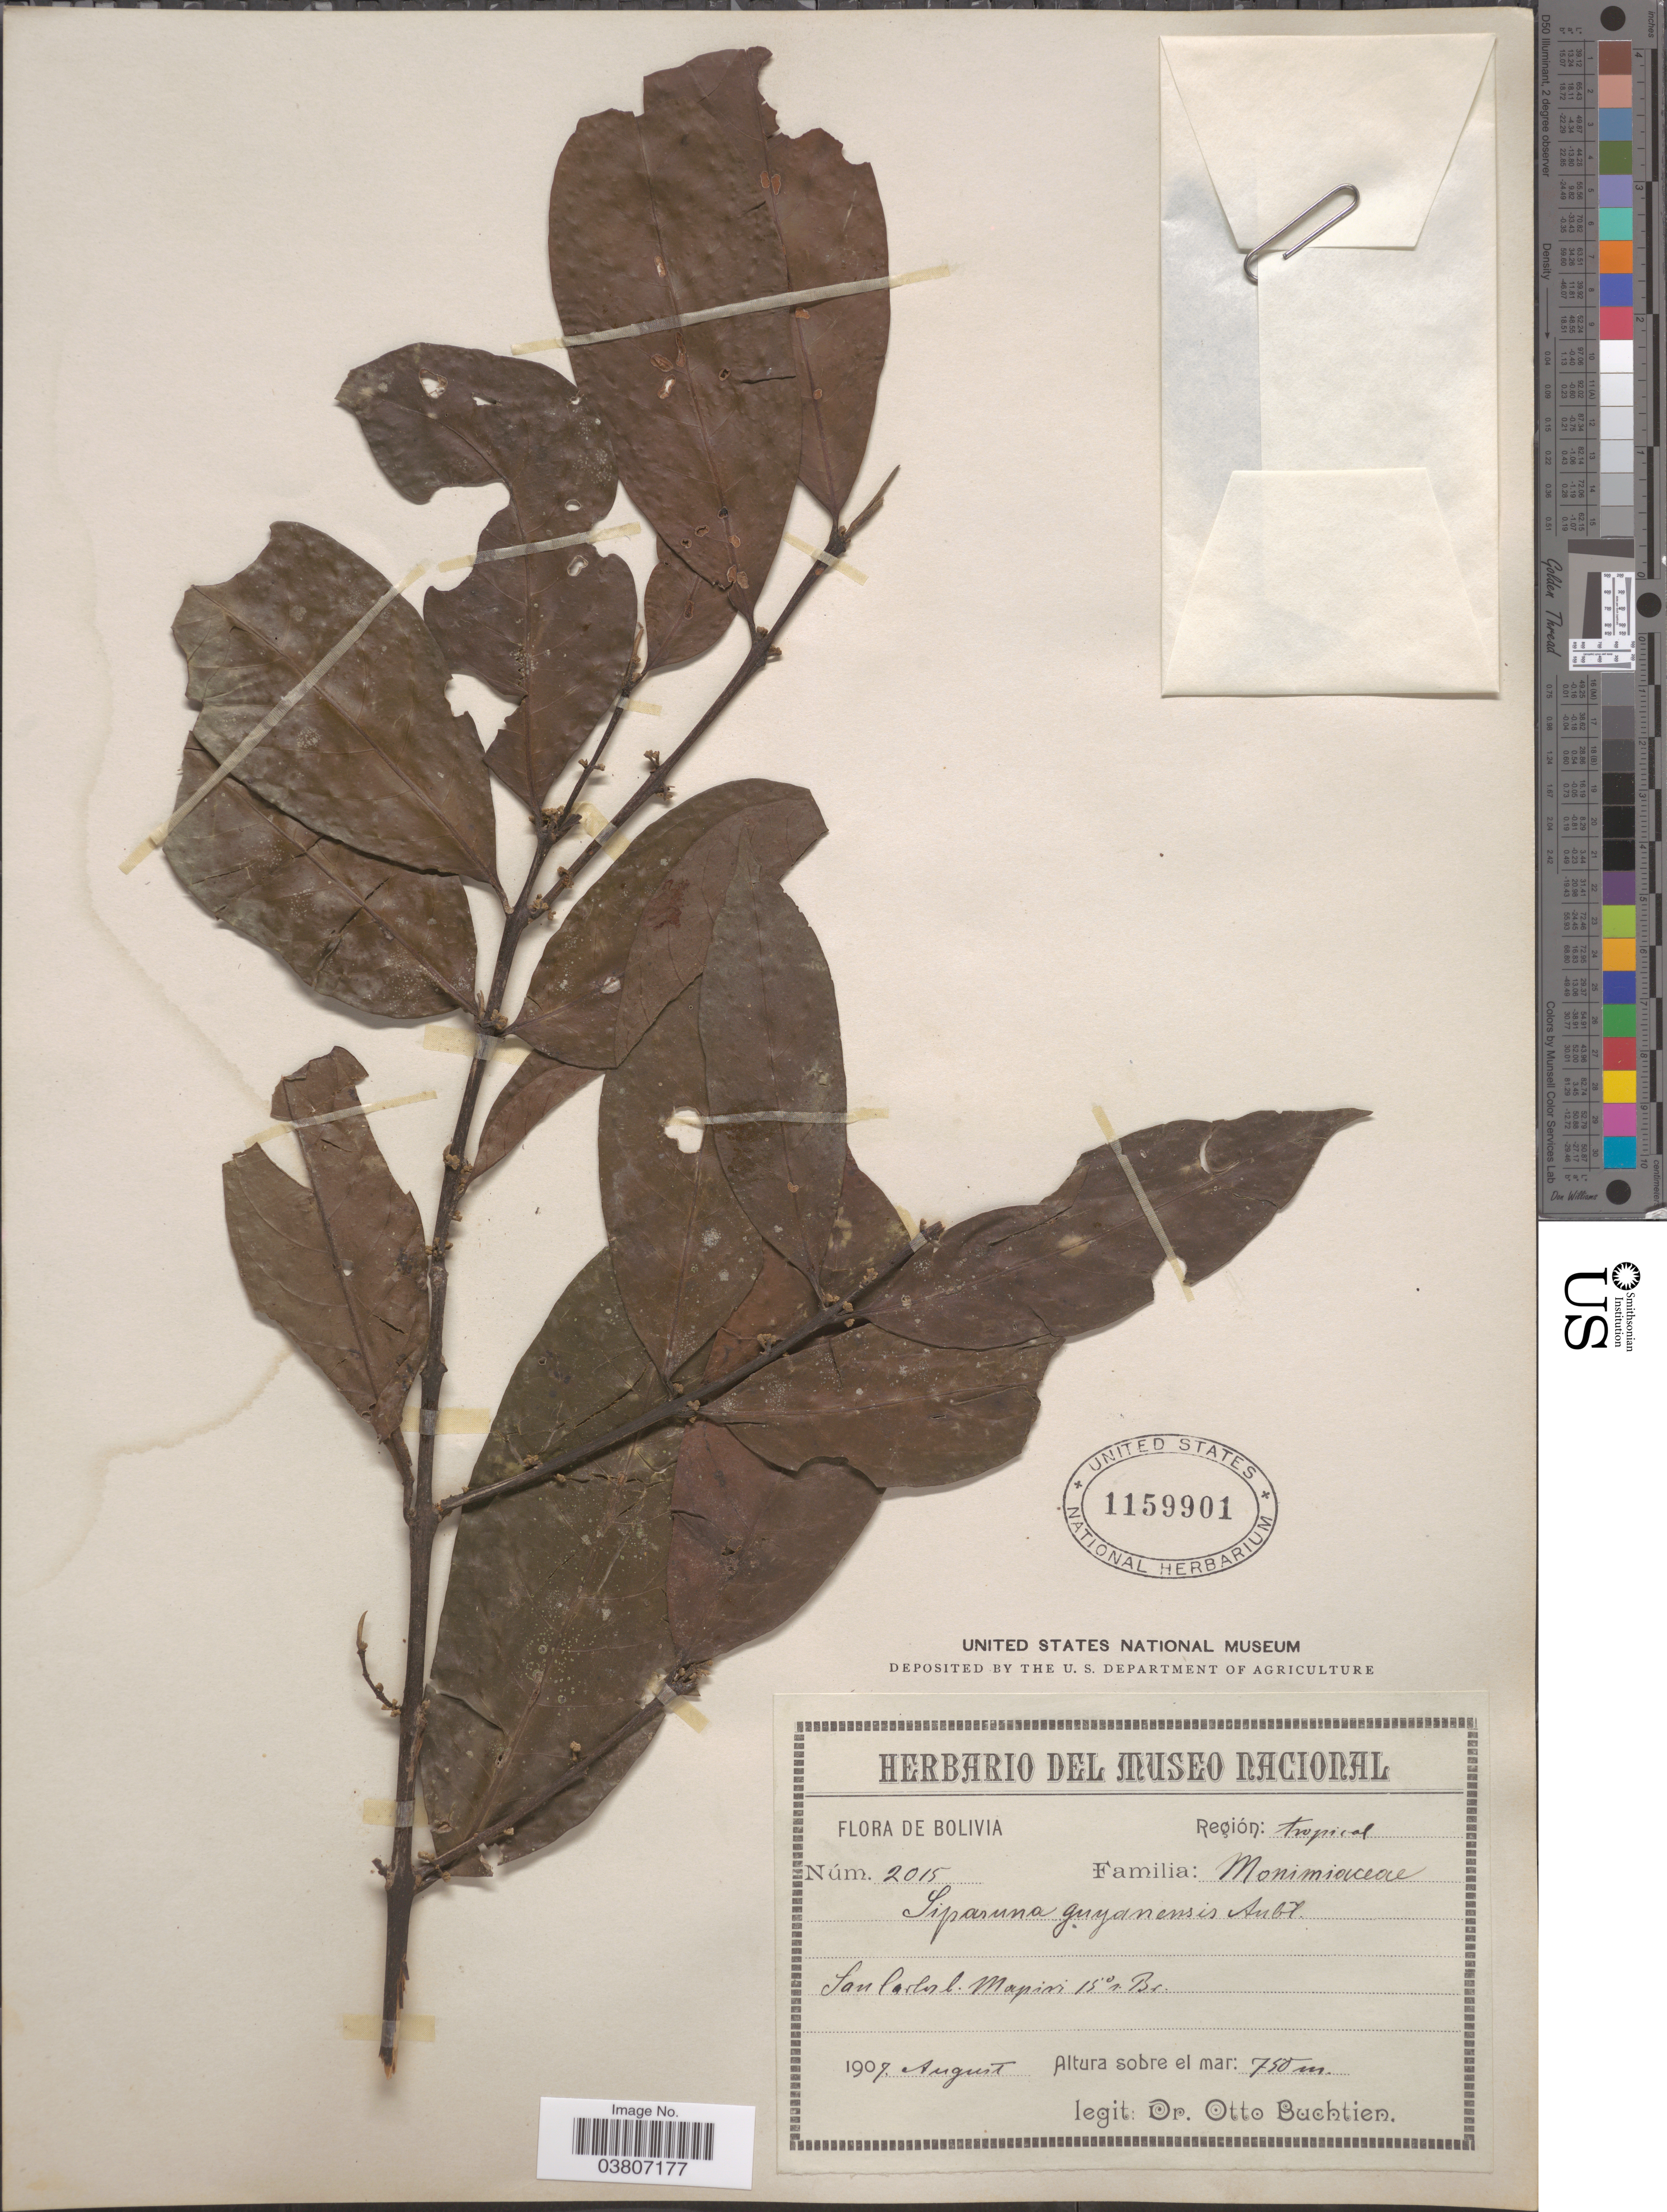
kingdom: Plantae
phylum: Tracheophyta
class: Magnoliopsida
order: Laurales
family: Siparunaceae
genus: Siparuna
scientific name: Siparuna guianensis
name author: Aubl.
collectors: O. Buchtien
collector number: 2015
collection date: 1907-08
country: Bolivia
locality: Región: tropical. San Carlos b. Mapiri 15° n Br.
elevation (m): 750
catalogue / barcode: US 1159901